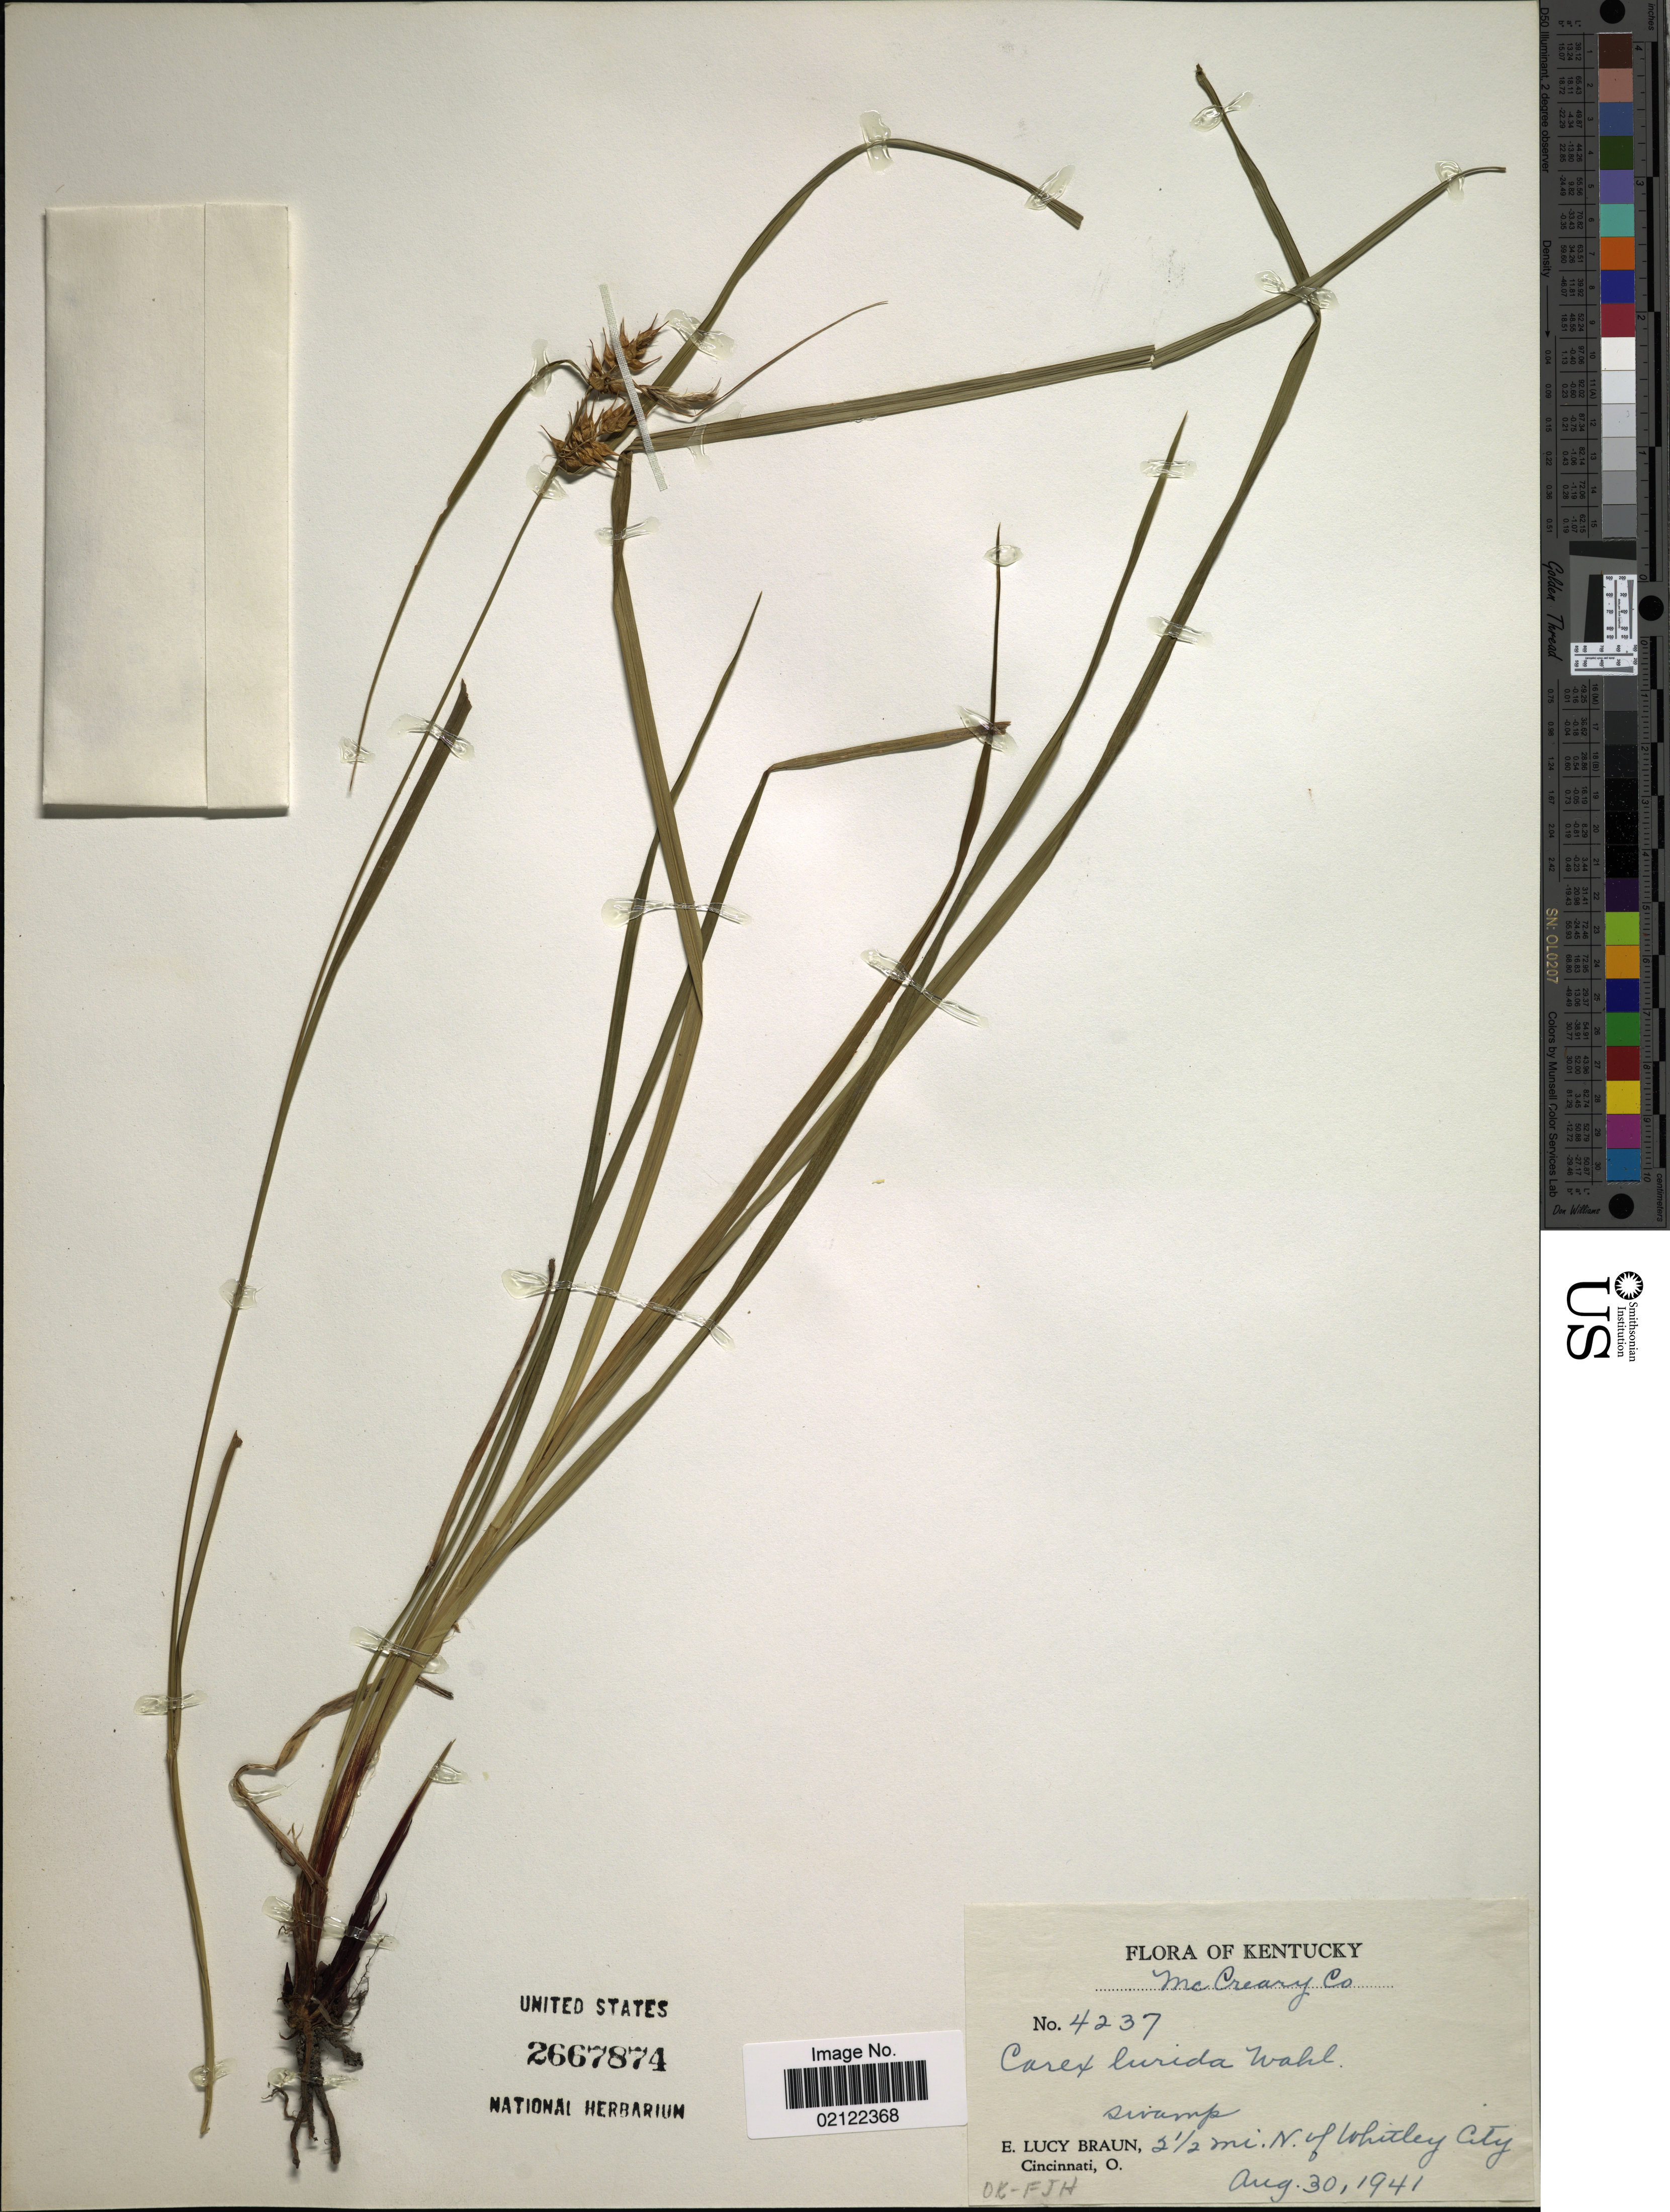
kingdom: Plantae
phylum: Tracheophyta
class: Liliopsida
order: Poales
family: Cyperaceae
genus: Carex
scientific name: Carex lurida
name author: Wahlenb.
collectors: E. L. Braun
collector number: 4237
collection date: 1941-08-30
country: United States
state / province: Kentucky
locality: McCreary Co. Swamp. 2½ mi. N. of Whitley City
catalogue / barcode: US 2667874